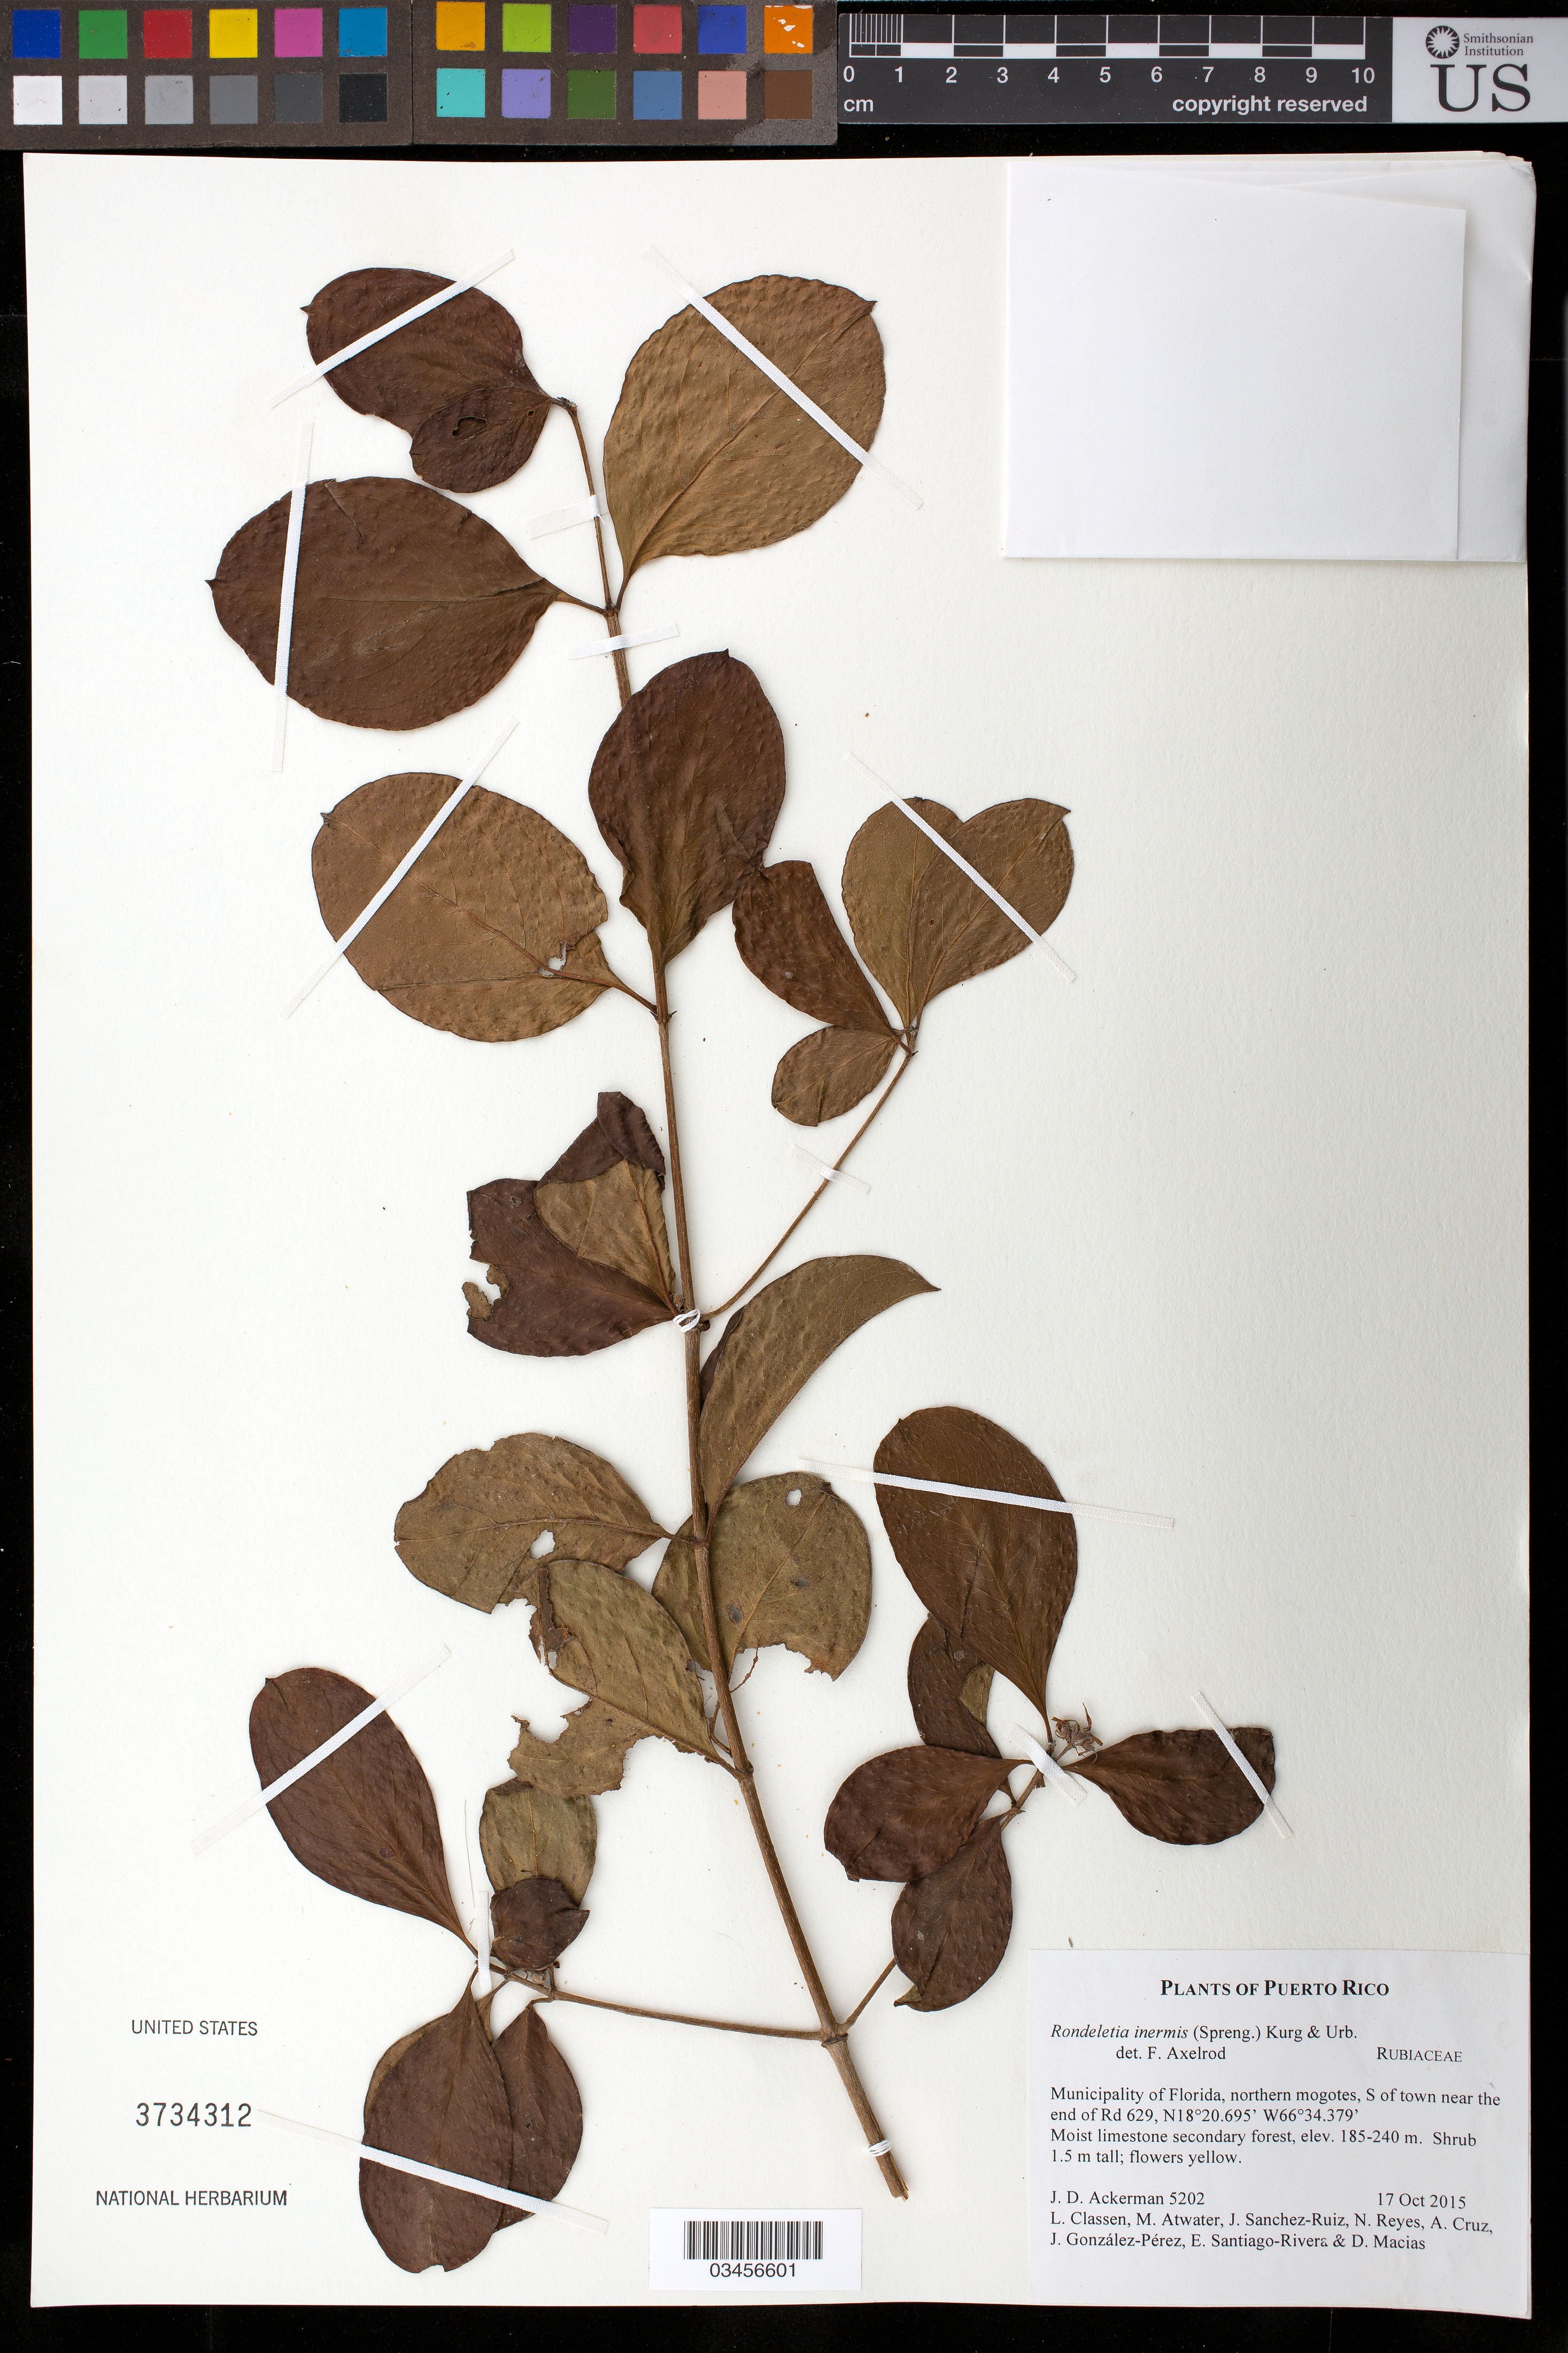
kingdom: Plantae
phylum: Tracheophyta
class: Magnoliopsida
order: Gentianales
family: Rubiaceae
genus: Rondeletia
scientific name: Rondeletia inermis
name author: (Spreng.) Krug & Urb.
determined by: Axelrod, F. S.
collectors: J. D. Ackerman, L. Classen, M. Atwater, J. Sanchez-Ruiz, N. Reyes, A. Cruz, J. González-Pérez, E. Santiago-Rivera & D. Macías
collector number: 5202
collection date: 2015-10-17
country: Puerto Rico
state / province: Florida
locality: Muncipality of Florida, northern mogotes, S of town near the end of Rd 629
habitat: Moist limestone secondary forest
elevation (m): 185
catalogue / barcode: US 3734312